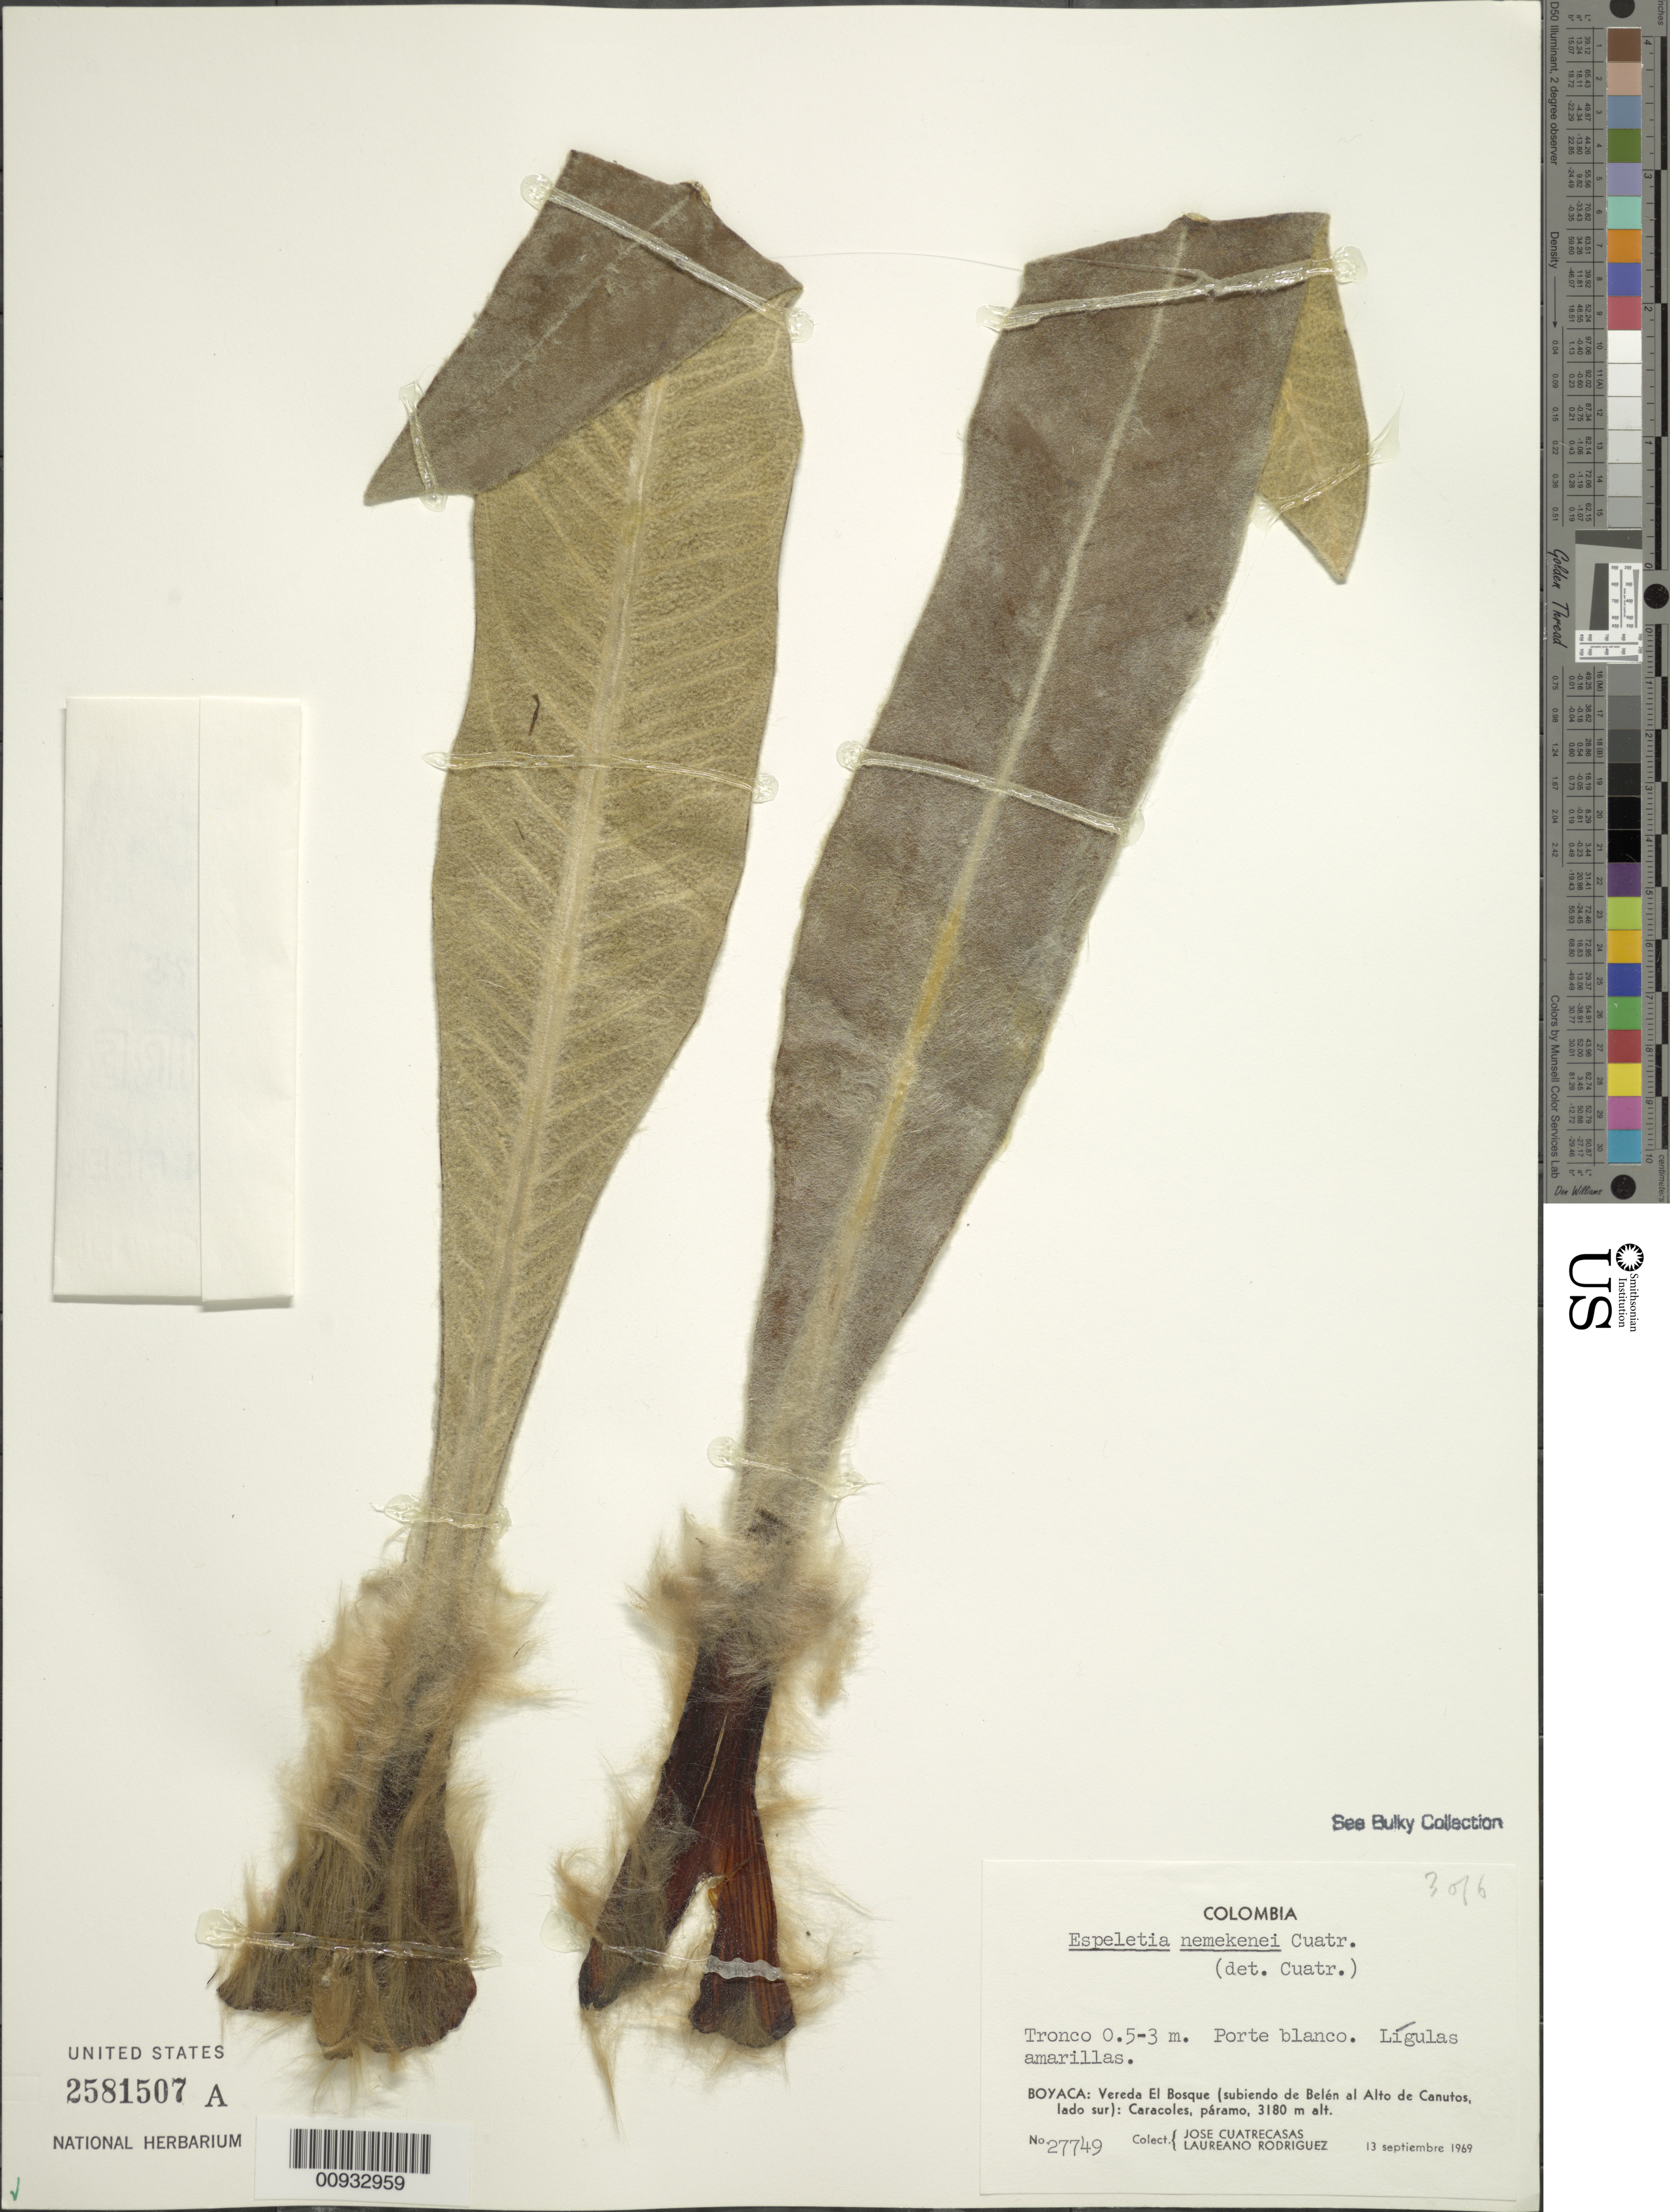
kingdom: Plantae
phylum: Tracheophyta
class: Magnoliopsida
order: Asterales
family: Asteraceae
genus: Espeletia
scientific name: Espeletia nemekenei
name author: Cuatrec.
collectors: J. Cuatrecasas & L. Rodriguez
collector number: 27749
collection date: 1969-09-13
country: Colombia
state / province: Boyacá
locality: Vereda El Bosque (subiendo de Belen al Alto de Canutos, lado sur), Caracoles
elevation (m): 3180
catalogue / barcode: US 2581507A